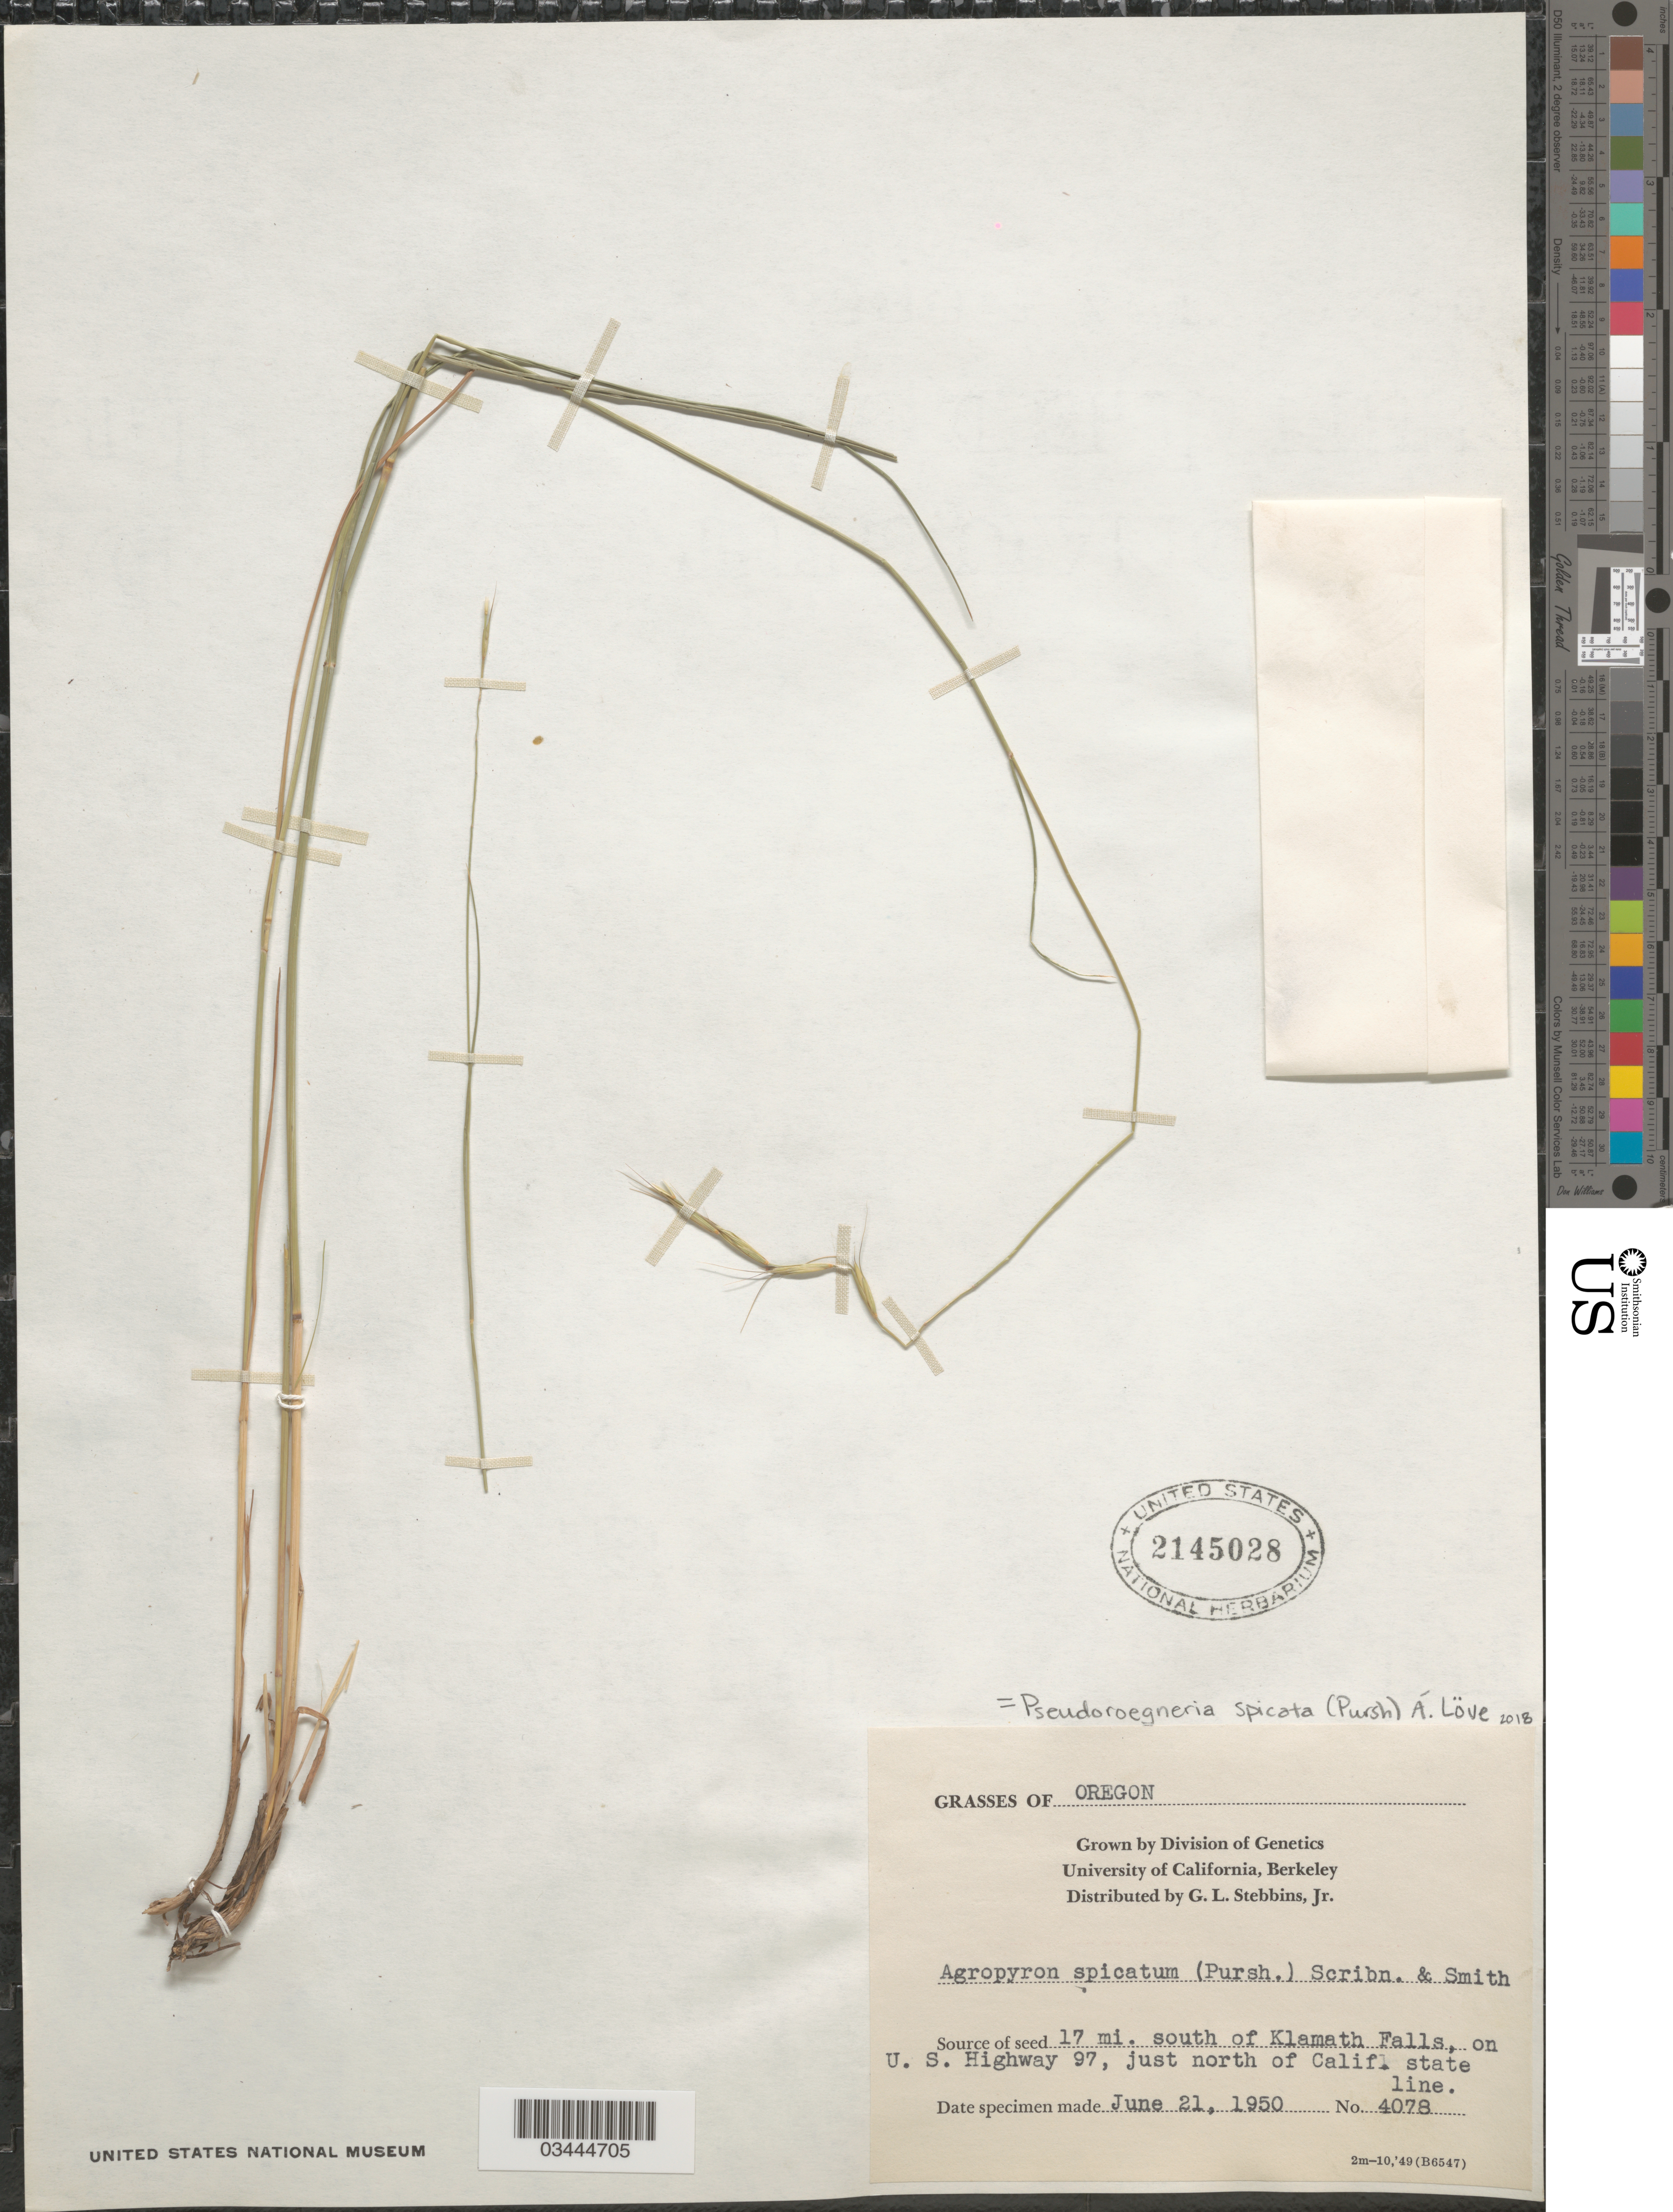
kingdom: Plantae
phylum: Tracheophyta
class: Liliopsida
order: Poales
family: Poaceae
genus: Pseudoroegneria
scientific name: Pseudoroegneria spicata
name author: (Pursh) Á. Löve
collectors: G. Stebbin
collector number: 4078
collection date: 1950-06-21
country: United States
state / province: Oregon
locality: Grown by Division of Genetics. University of California, Berkeley.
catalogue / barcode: US 2145028